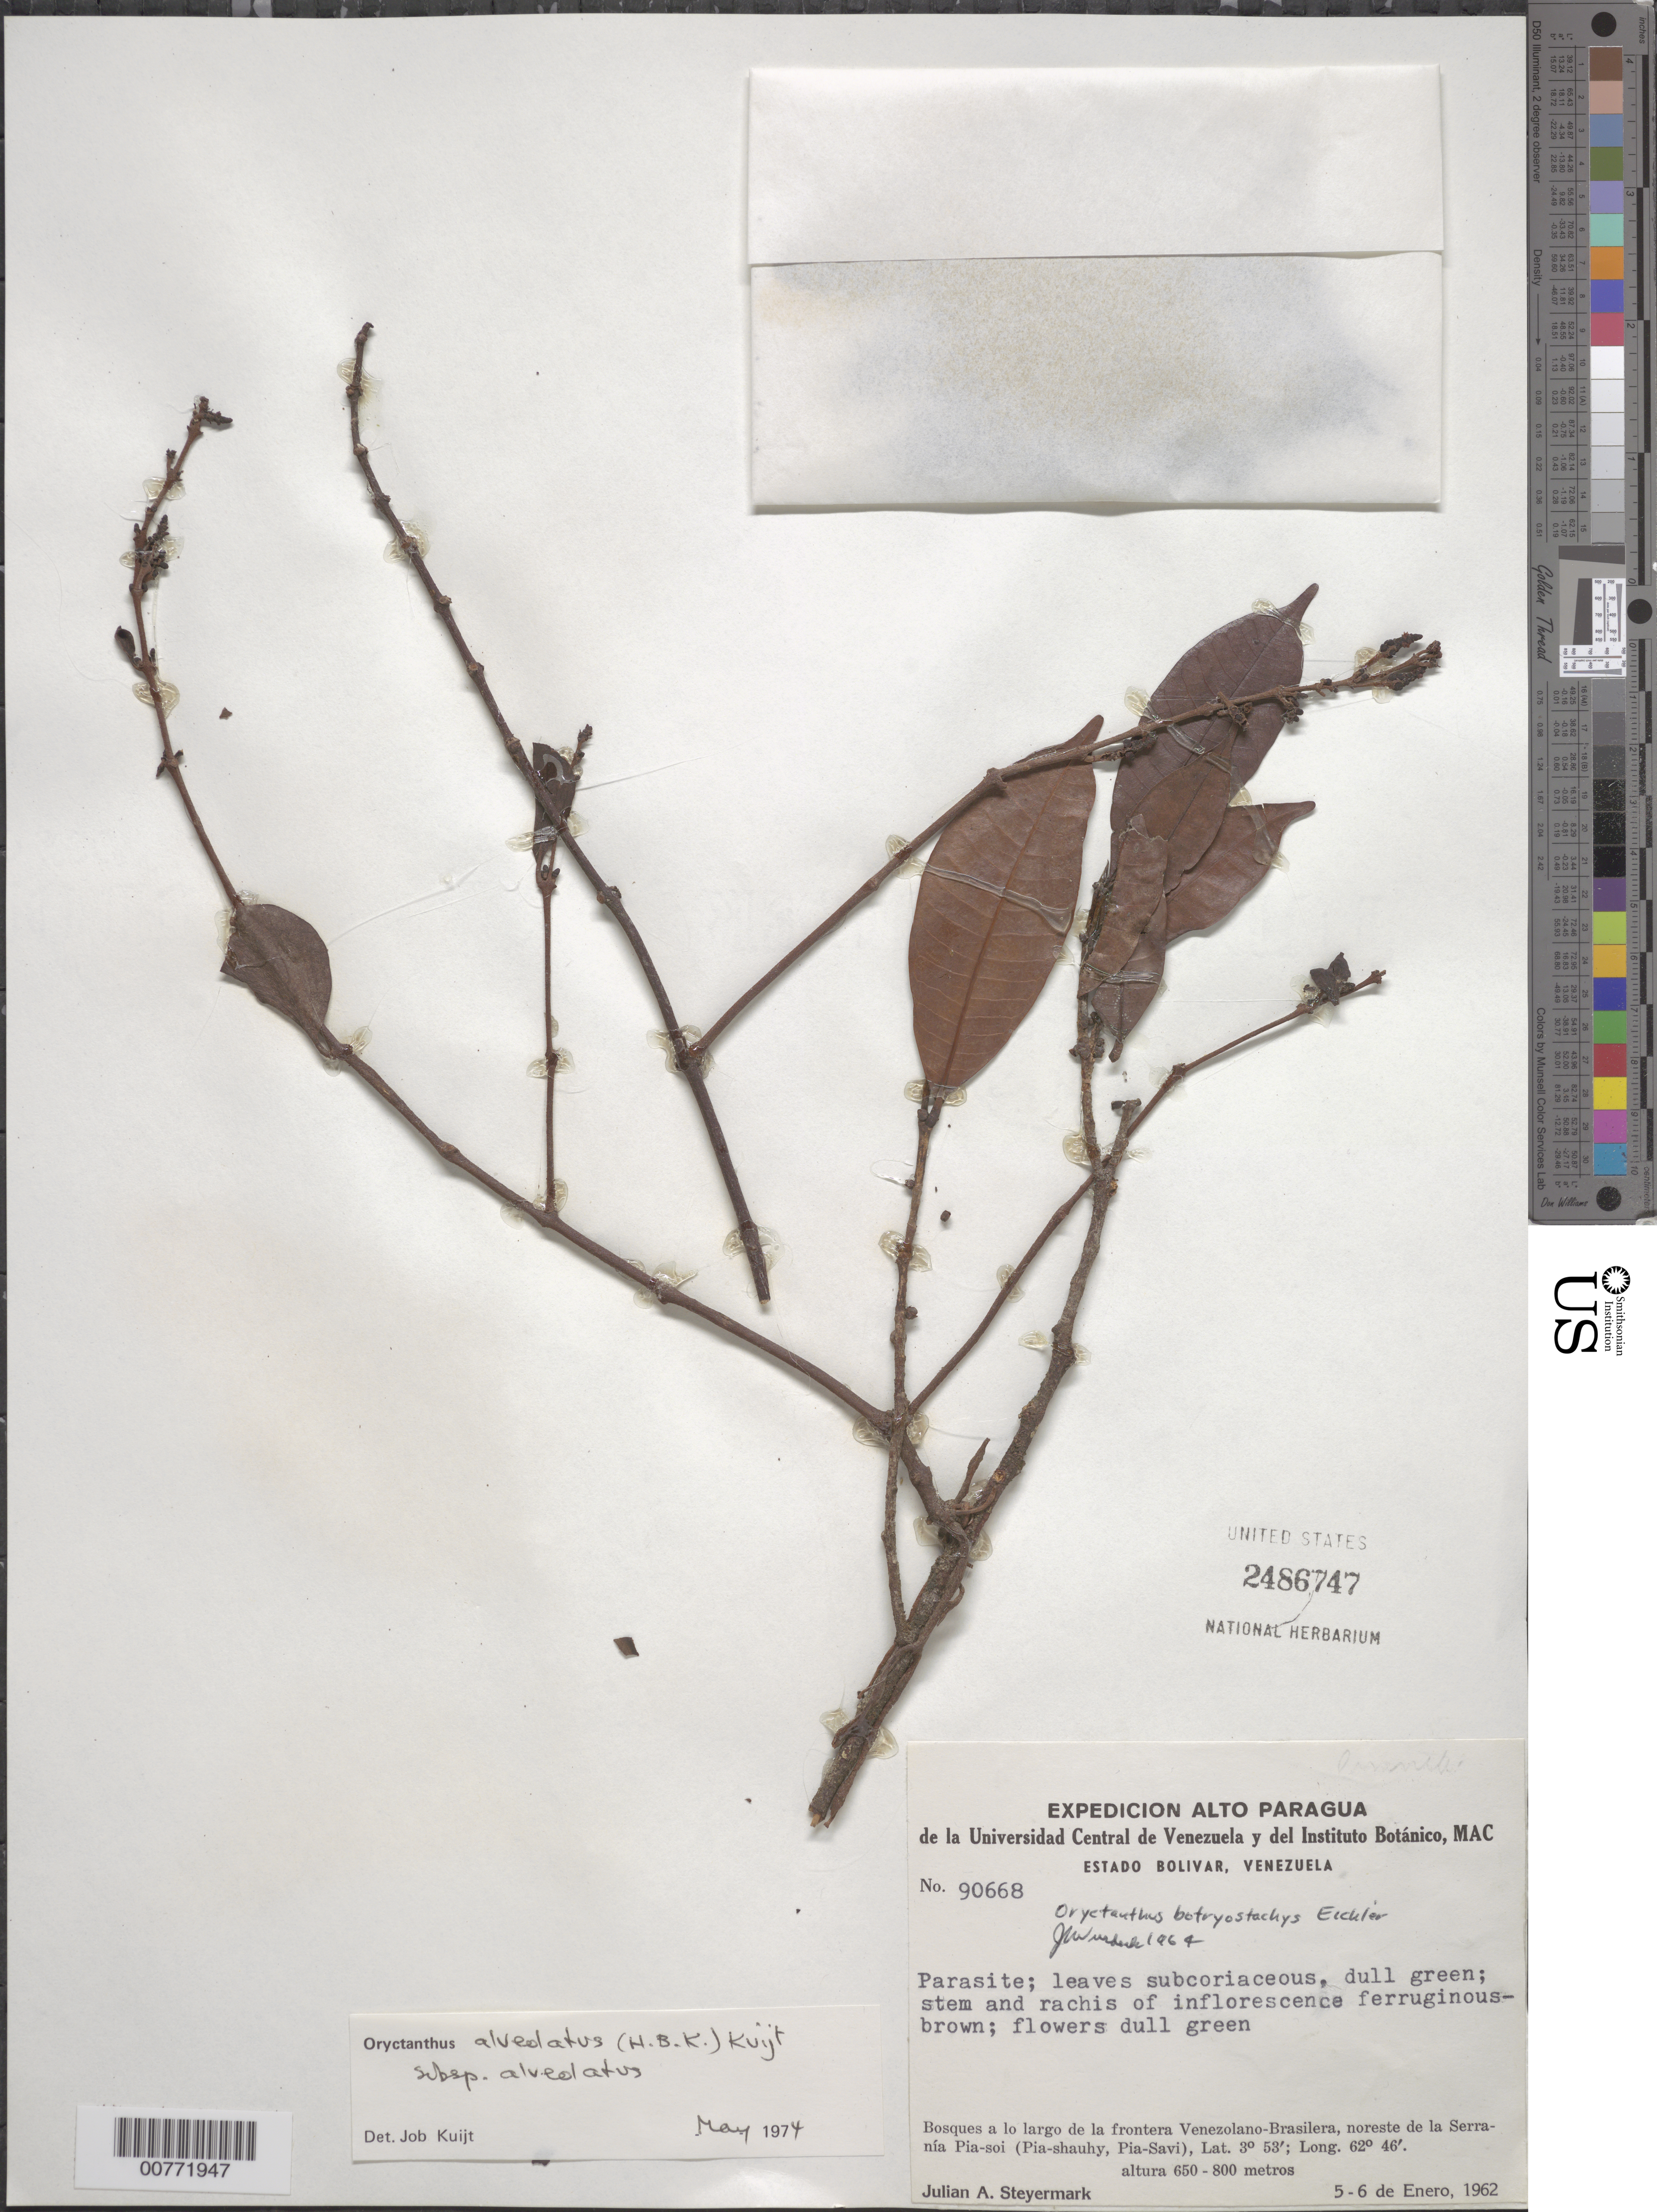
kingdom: Plantae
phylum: Tracheophyta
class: Magnoliopsida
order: Santalales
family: Loranthaceae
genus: Oryctanthus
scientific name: Oryctanthus alveolatus subsp. alveolatus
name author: (Kunth) Kuijt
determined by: Kuijt, Job, (CANADA)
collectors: J. Steyermark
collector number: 90668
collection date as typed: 5-Jan-62 to 6-Jan-62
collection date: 1962-01-05/1962-01-06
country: Venezuela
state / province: Bolívar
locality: Serranía Pia-soi, NE of; on Venezuela-Brazil border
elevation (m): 650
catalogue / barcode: US 2486747